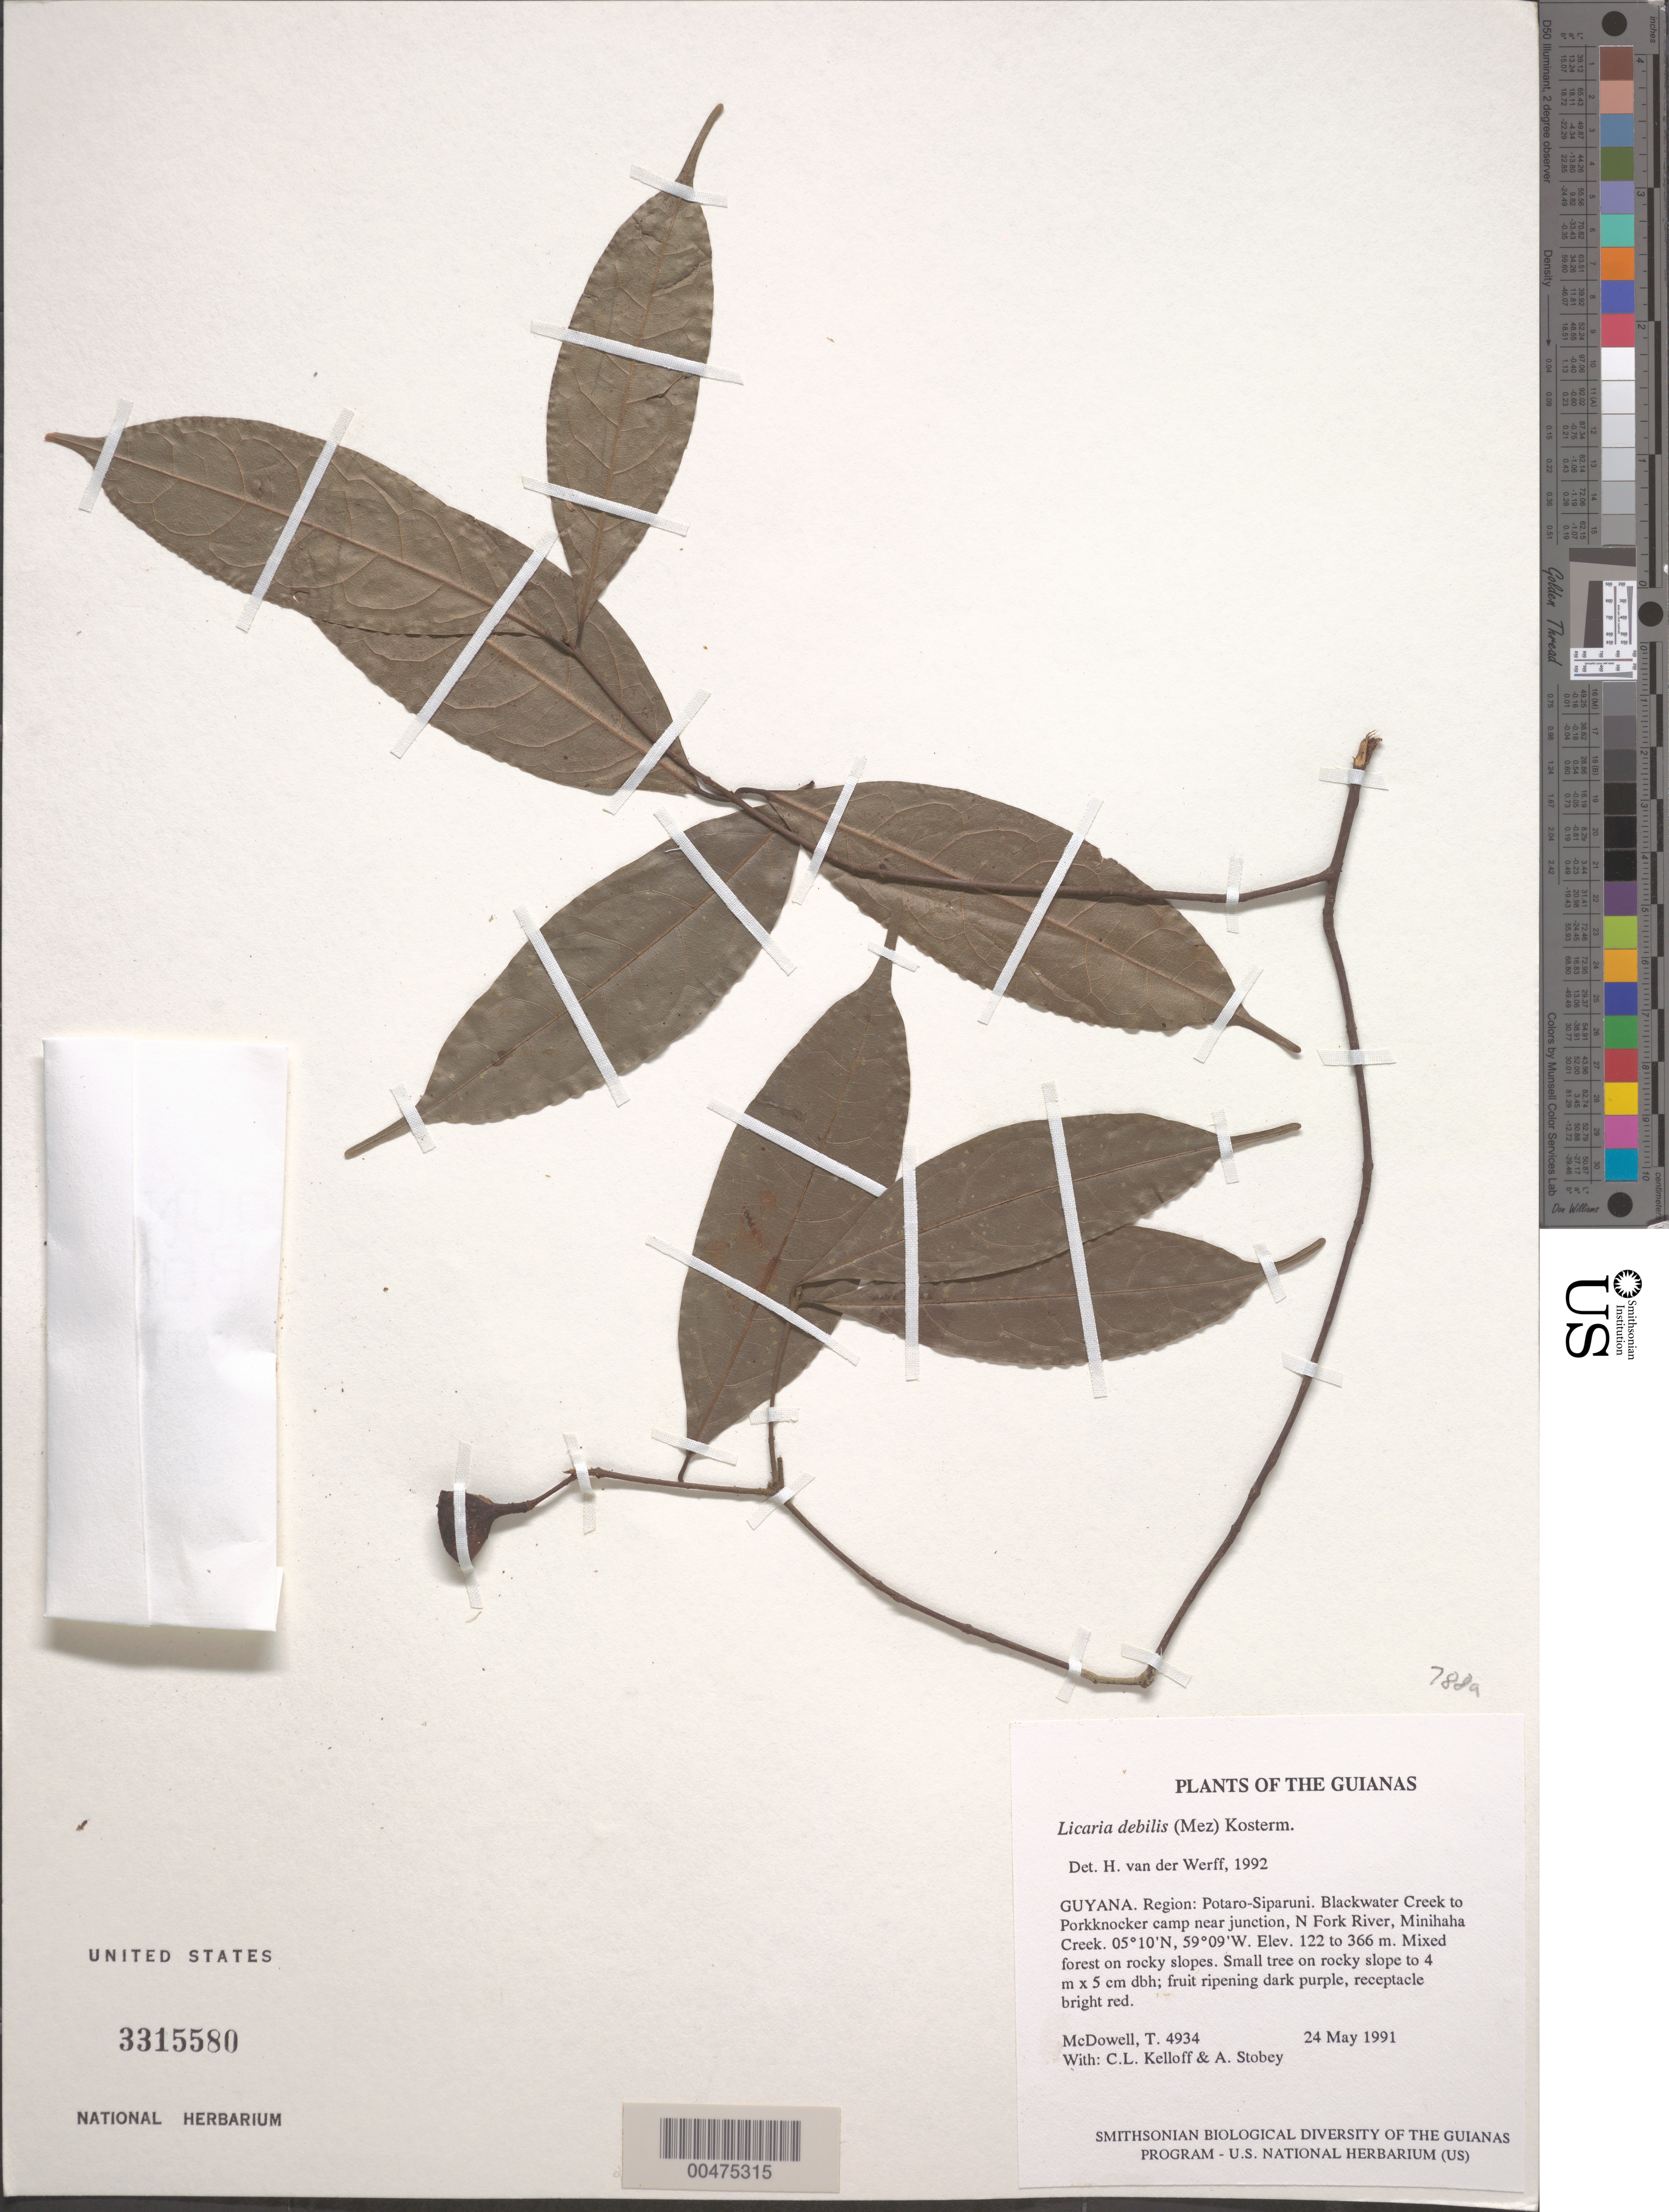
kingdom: Plantae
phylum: Tracheophyta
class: Magnoliopsida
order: Laurales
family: Lauraceae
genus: Licaria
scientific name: Licaria debilis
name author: (Mez) Kosterm.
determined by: van der Werff, H., (MO), Missouri Botanical Garden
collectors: T. McDowell, C. L. Kelloff & A. Stobey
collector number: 4934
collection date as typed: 24 May 1991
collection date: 1991-05-24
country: Guyana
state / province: Potaro-Siparuni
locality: Blackwater Creek to Porkknocker camp near junction, North Fork River, Minihaha Creek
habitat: Mixed forest on rocky slopes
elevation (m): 122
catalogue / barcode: US 3315580